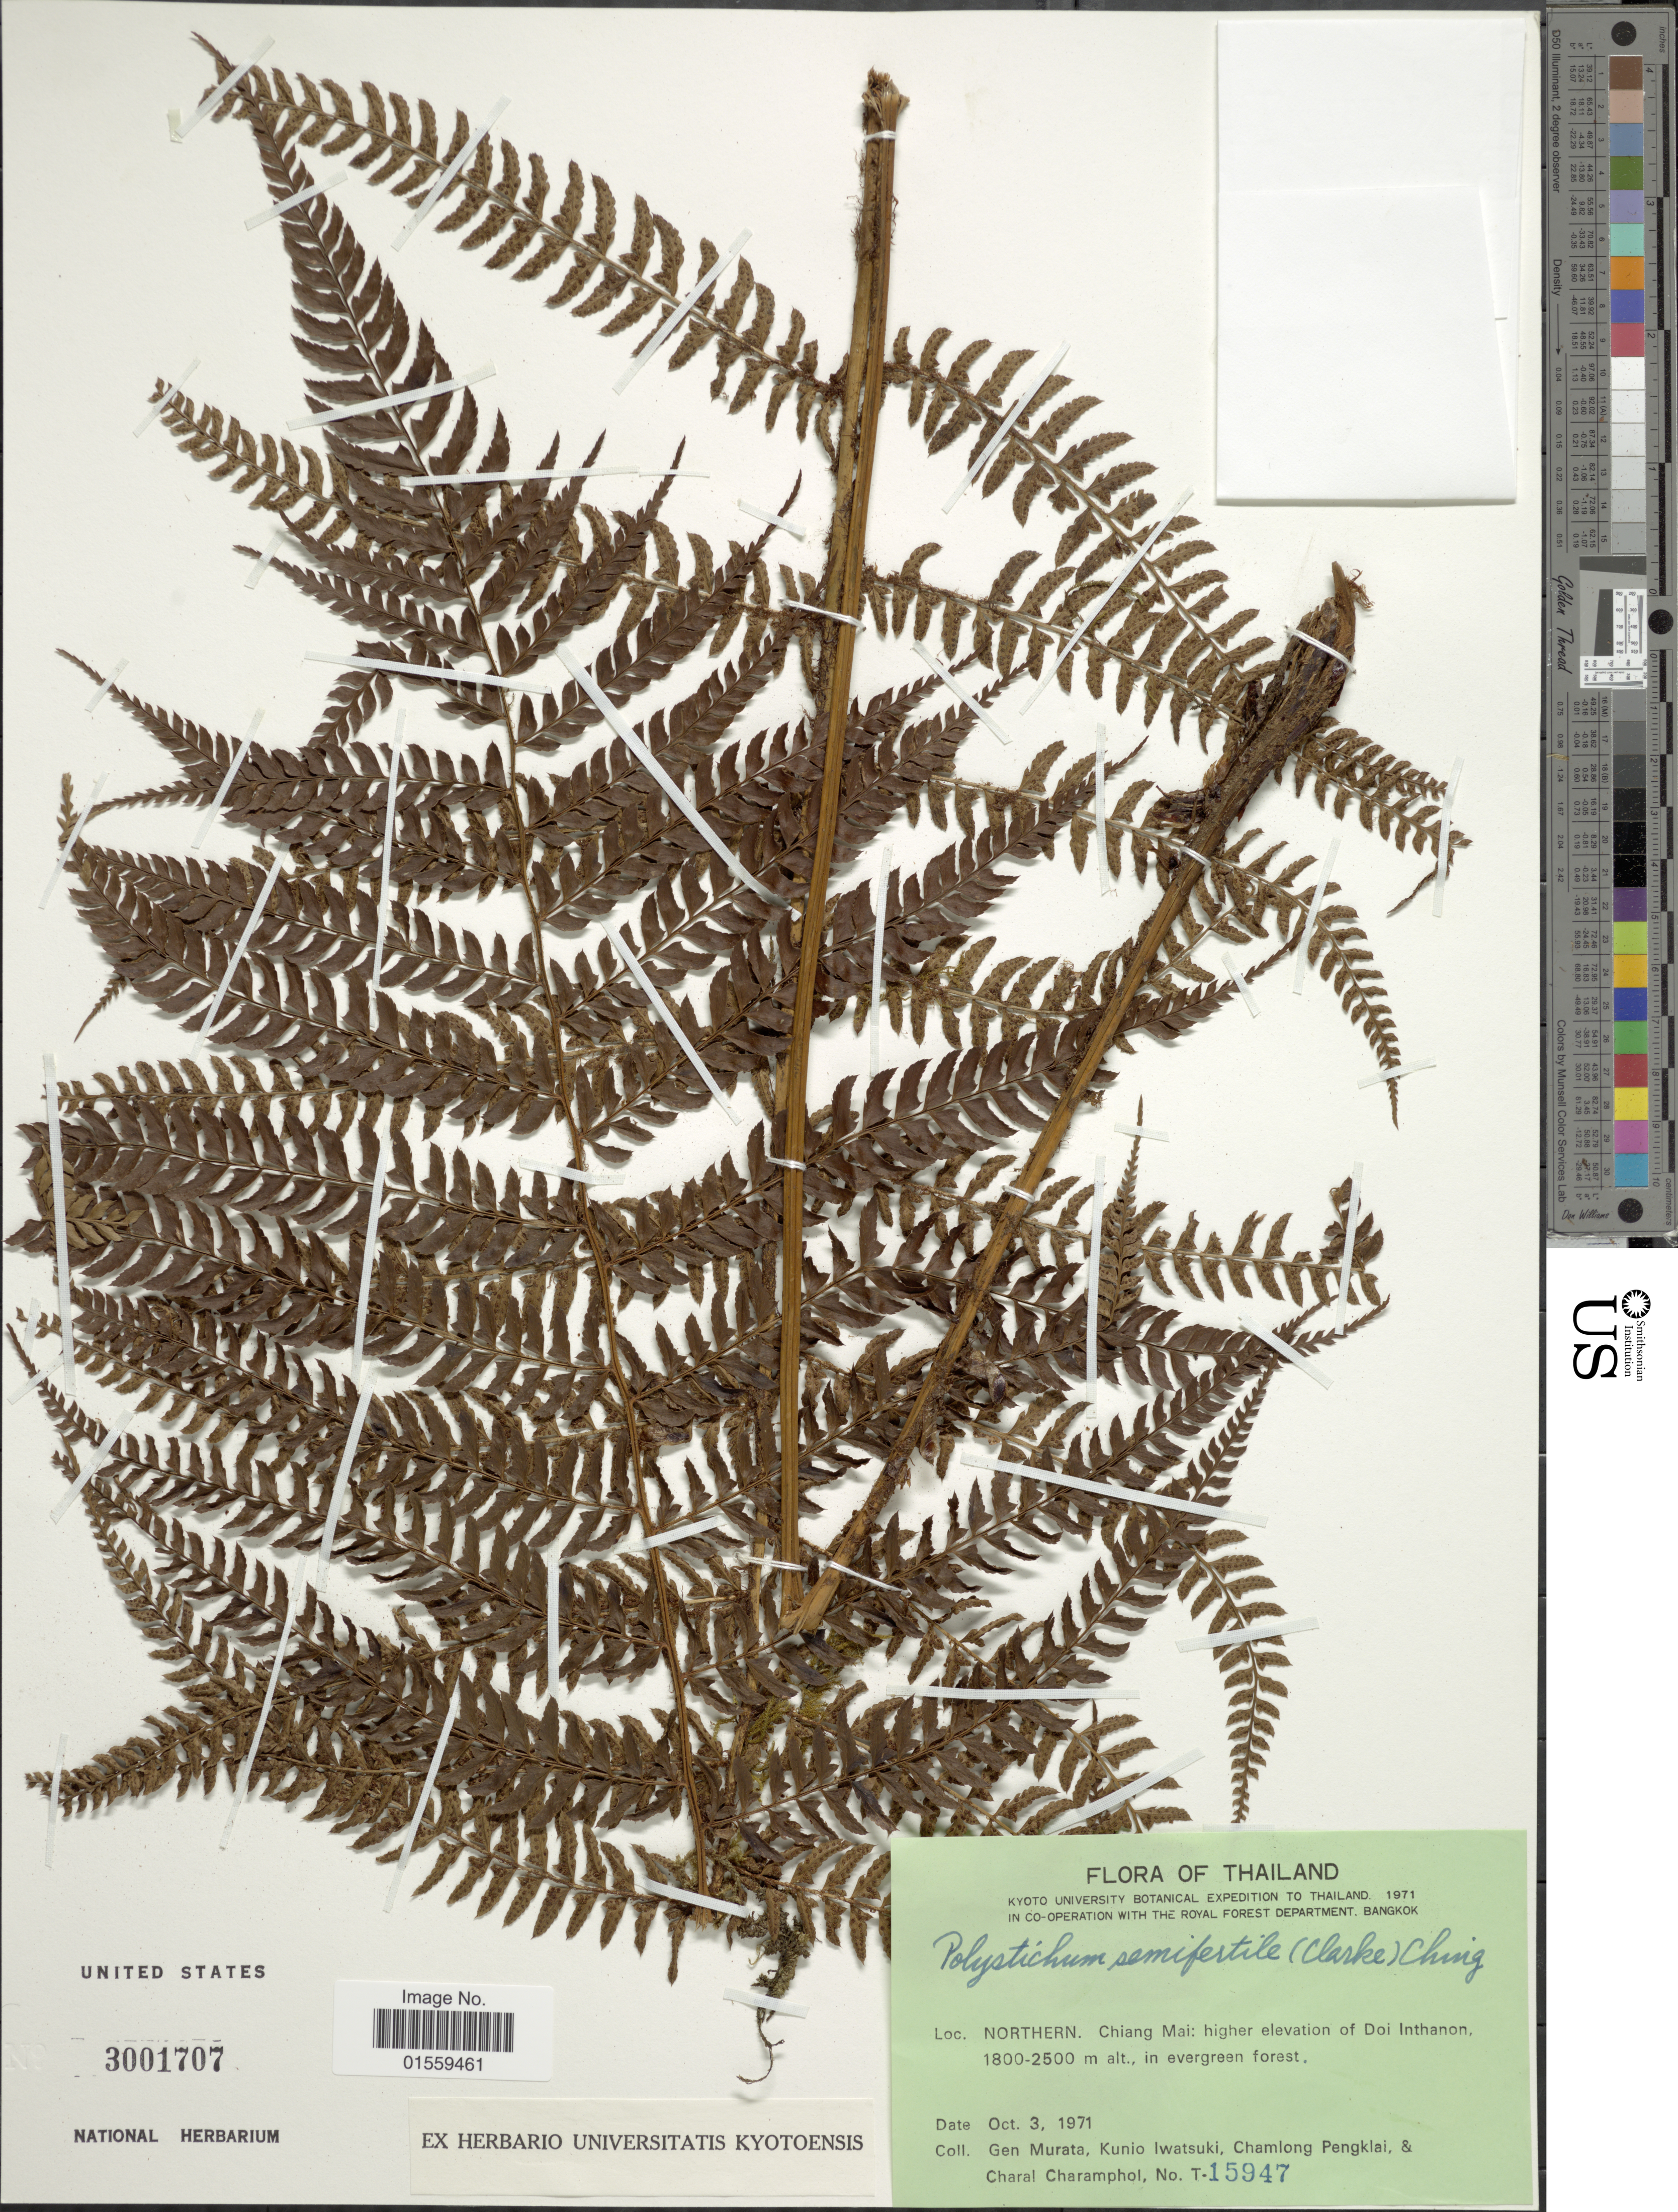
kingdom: Plantae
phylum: Tracheophyta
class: Polypodiopsida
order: Polypodiales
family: Dryopteridaceae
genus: Polystichum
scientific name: Polystichum semifertile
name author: (C.B. Clarke) Ching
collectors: G. Murata, K. Iwatsuki, C. Pengklai & C. Charamphol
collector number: T15947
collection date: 1971-10-03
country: Thailand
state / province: Chiang Mai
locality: Northern. Chiang Mai: higher elevation of Doi Inthanon.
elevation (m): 1800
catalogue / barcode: US 3001707